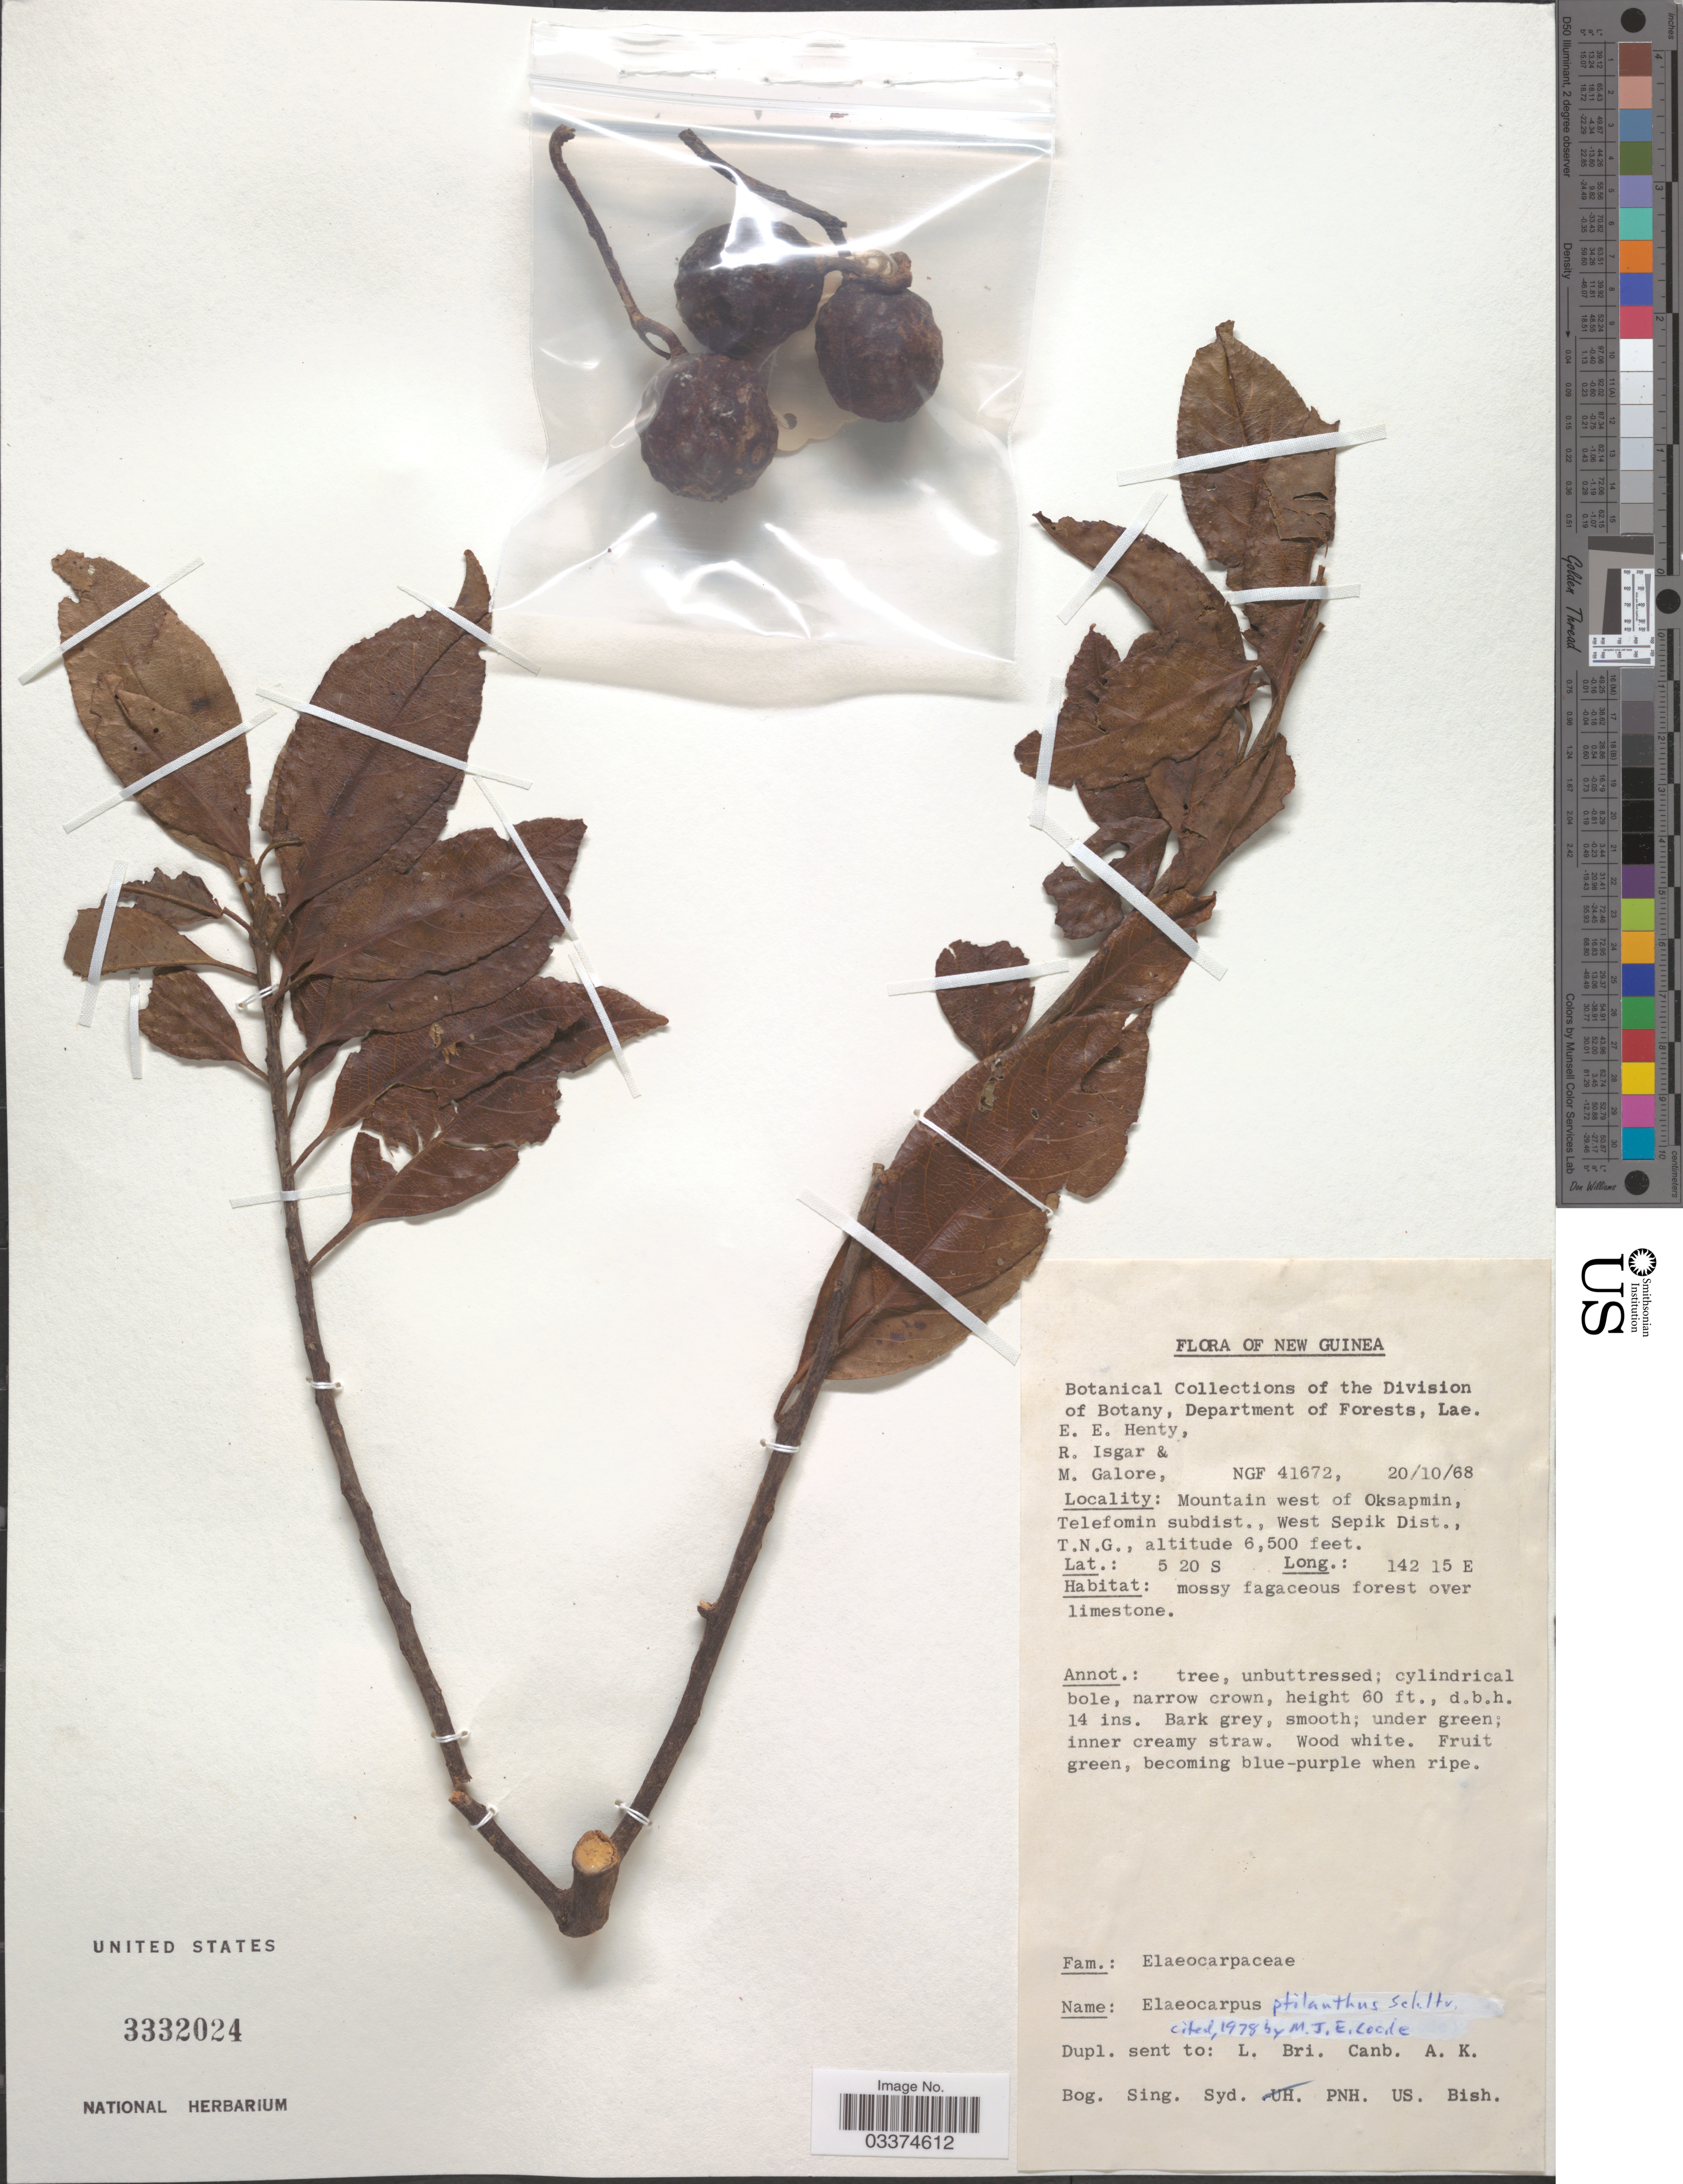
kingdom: Plantae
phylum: Tracheophyta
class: Magnoliopsida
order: Oxalidales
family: Elaeocarpaceae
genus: Elaeocarpus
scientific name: Elaeocarpus ptilanthus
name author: Schltr.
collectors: E. Henty, R. Isgar & M. Galore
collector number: NGF41672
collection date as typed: Transcribed d/m/y: 20/10/68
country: Papua New Guinea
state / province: Sandaun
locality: New Guinea, Mountain west of Oksapmin, Telefomin subdist., West Sepik Dist., T.N.G.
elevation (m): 1981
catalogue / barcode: US 3332024